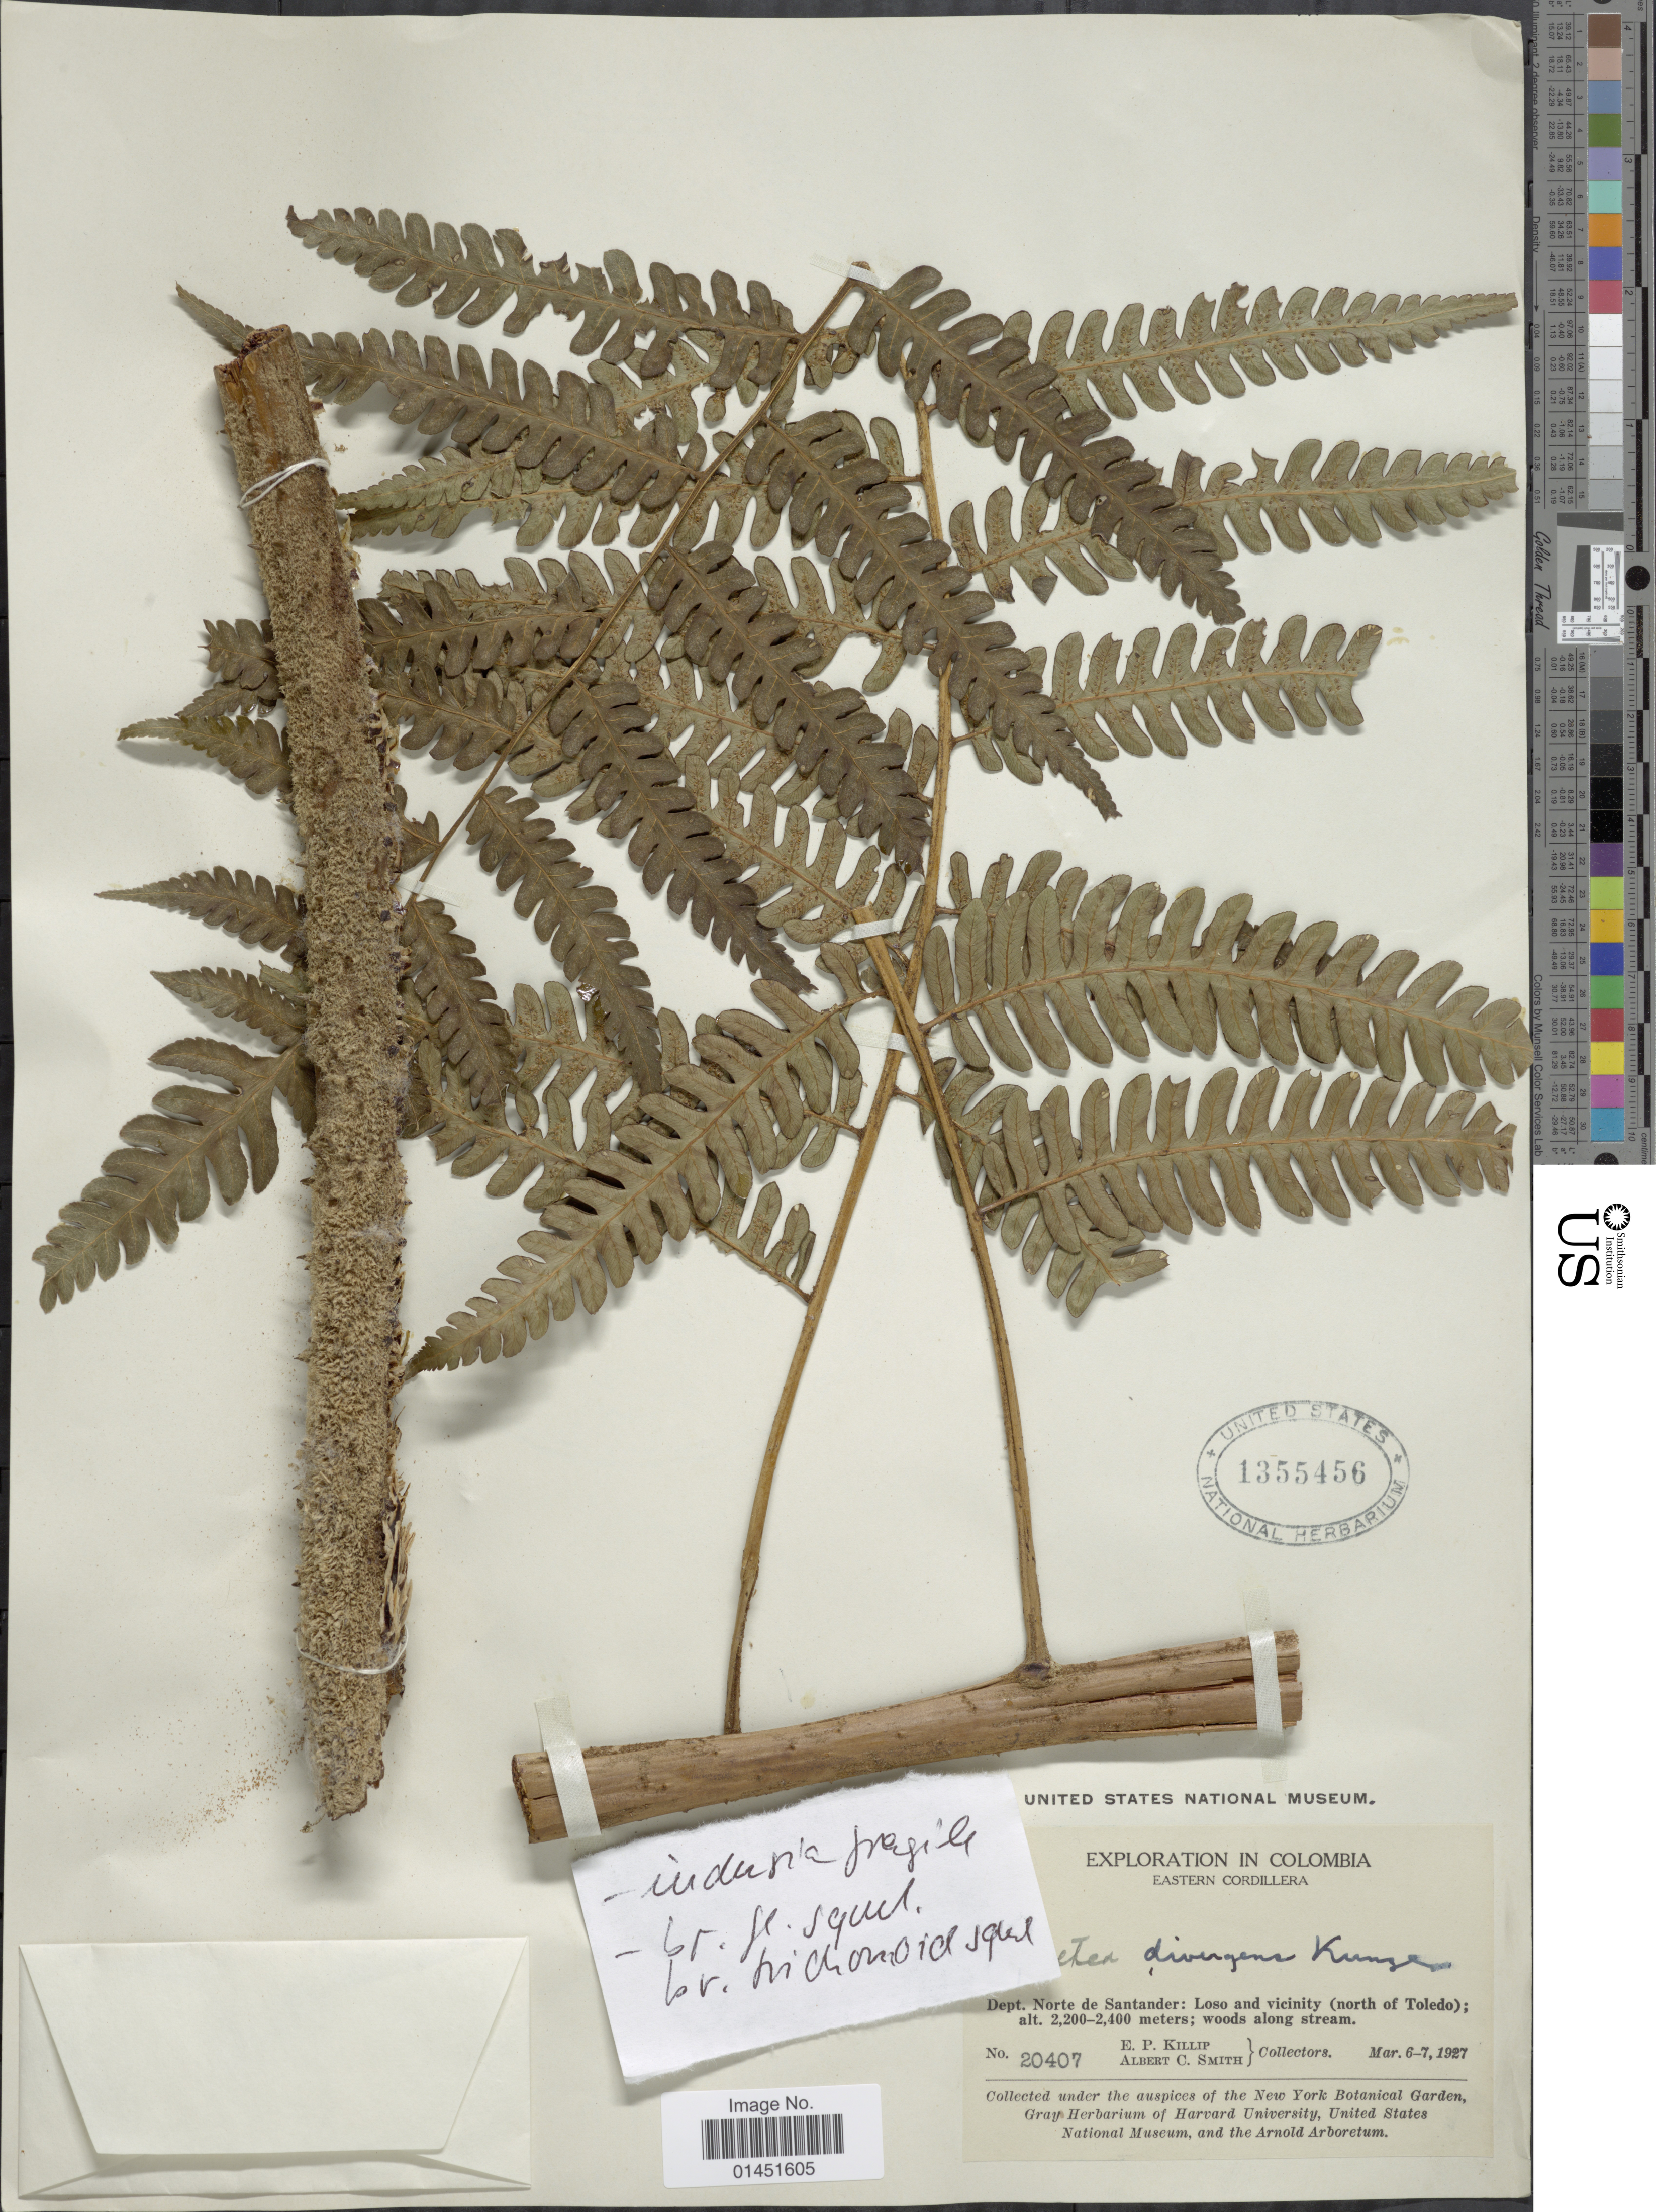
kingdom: Plantae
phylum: Tracheophyta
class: Polypodiopsida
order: Cyatheales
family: Cyatheaceae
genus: Cyathea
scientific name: Cyathea divergens var. divergens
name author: Kunze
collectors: E. P. Killip & A. C. Smith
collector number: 20407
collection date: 1927-03-06/1927-03-07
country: Colombia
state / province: Norte de Santander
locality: Eastern Cordillera, Loso and vicinity (north of Toledo)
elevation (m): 2200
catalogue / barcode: US 1355456